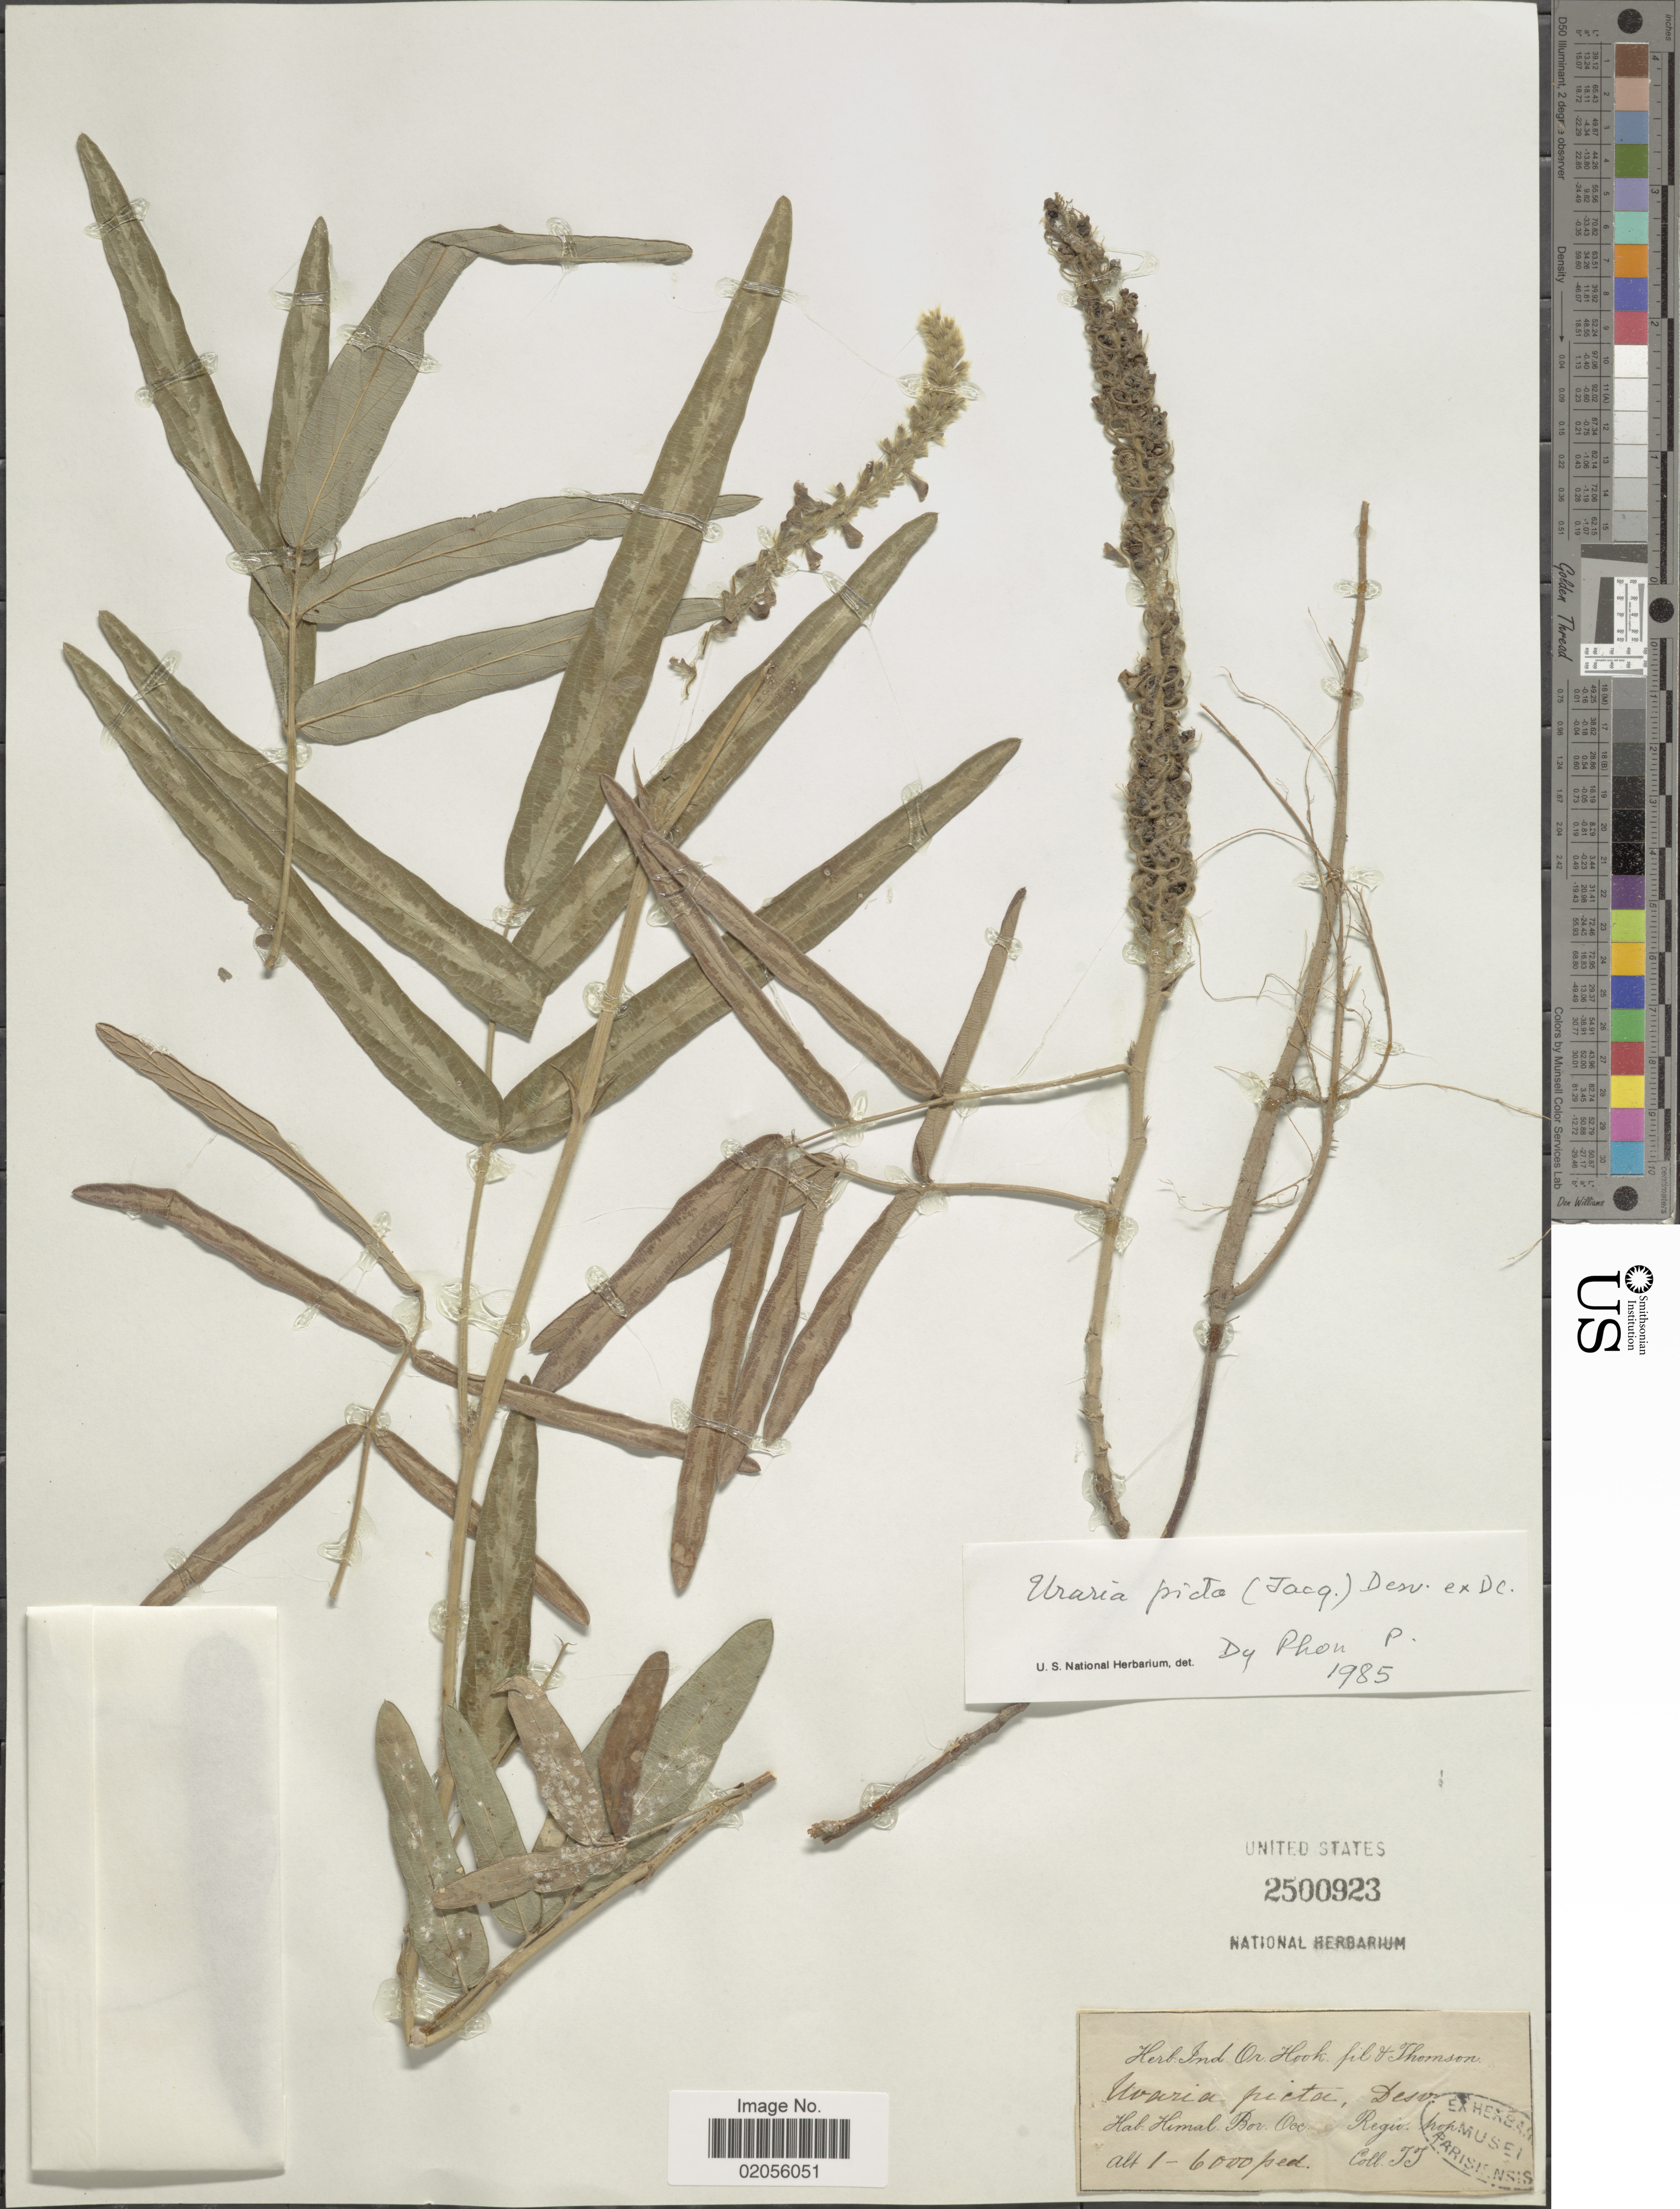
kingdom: Plantae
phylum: Tracheophyta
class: Magnoliopsida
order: Fabales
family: Fabaceae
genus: Uraria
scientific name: Uraria picta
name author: (Jacq.) DC.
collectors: T. Thomson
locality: Himal. Bor. Occ. Regio trop.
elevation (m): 305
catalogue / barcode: US 2500923